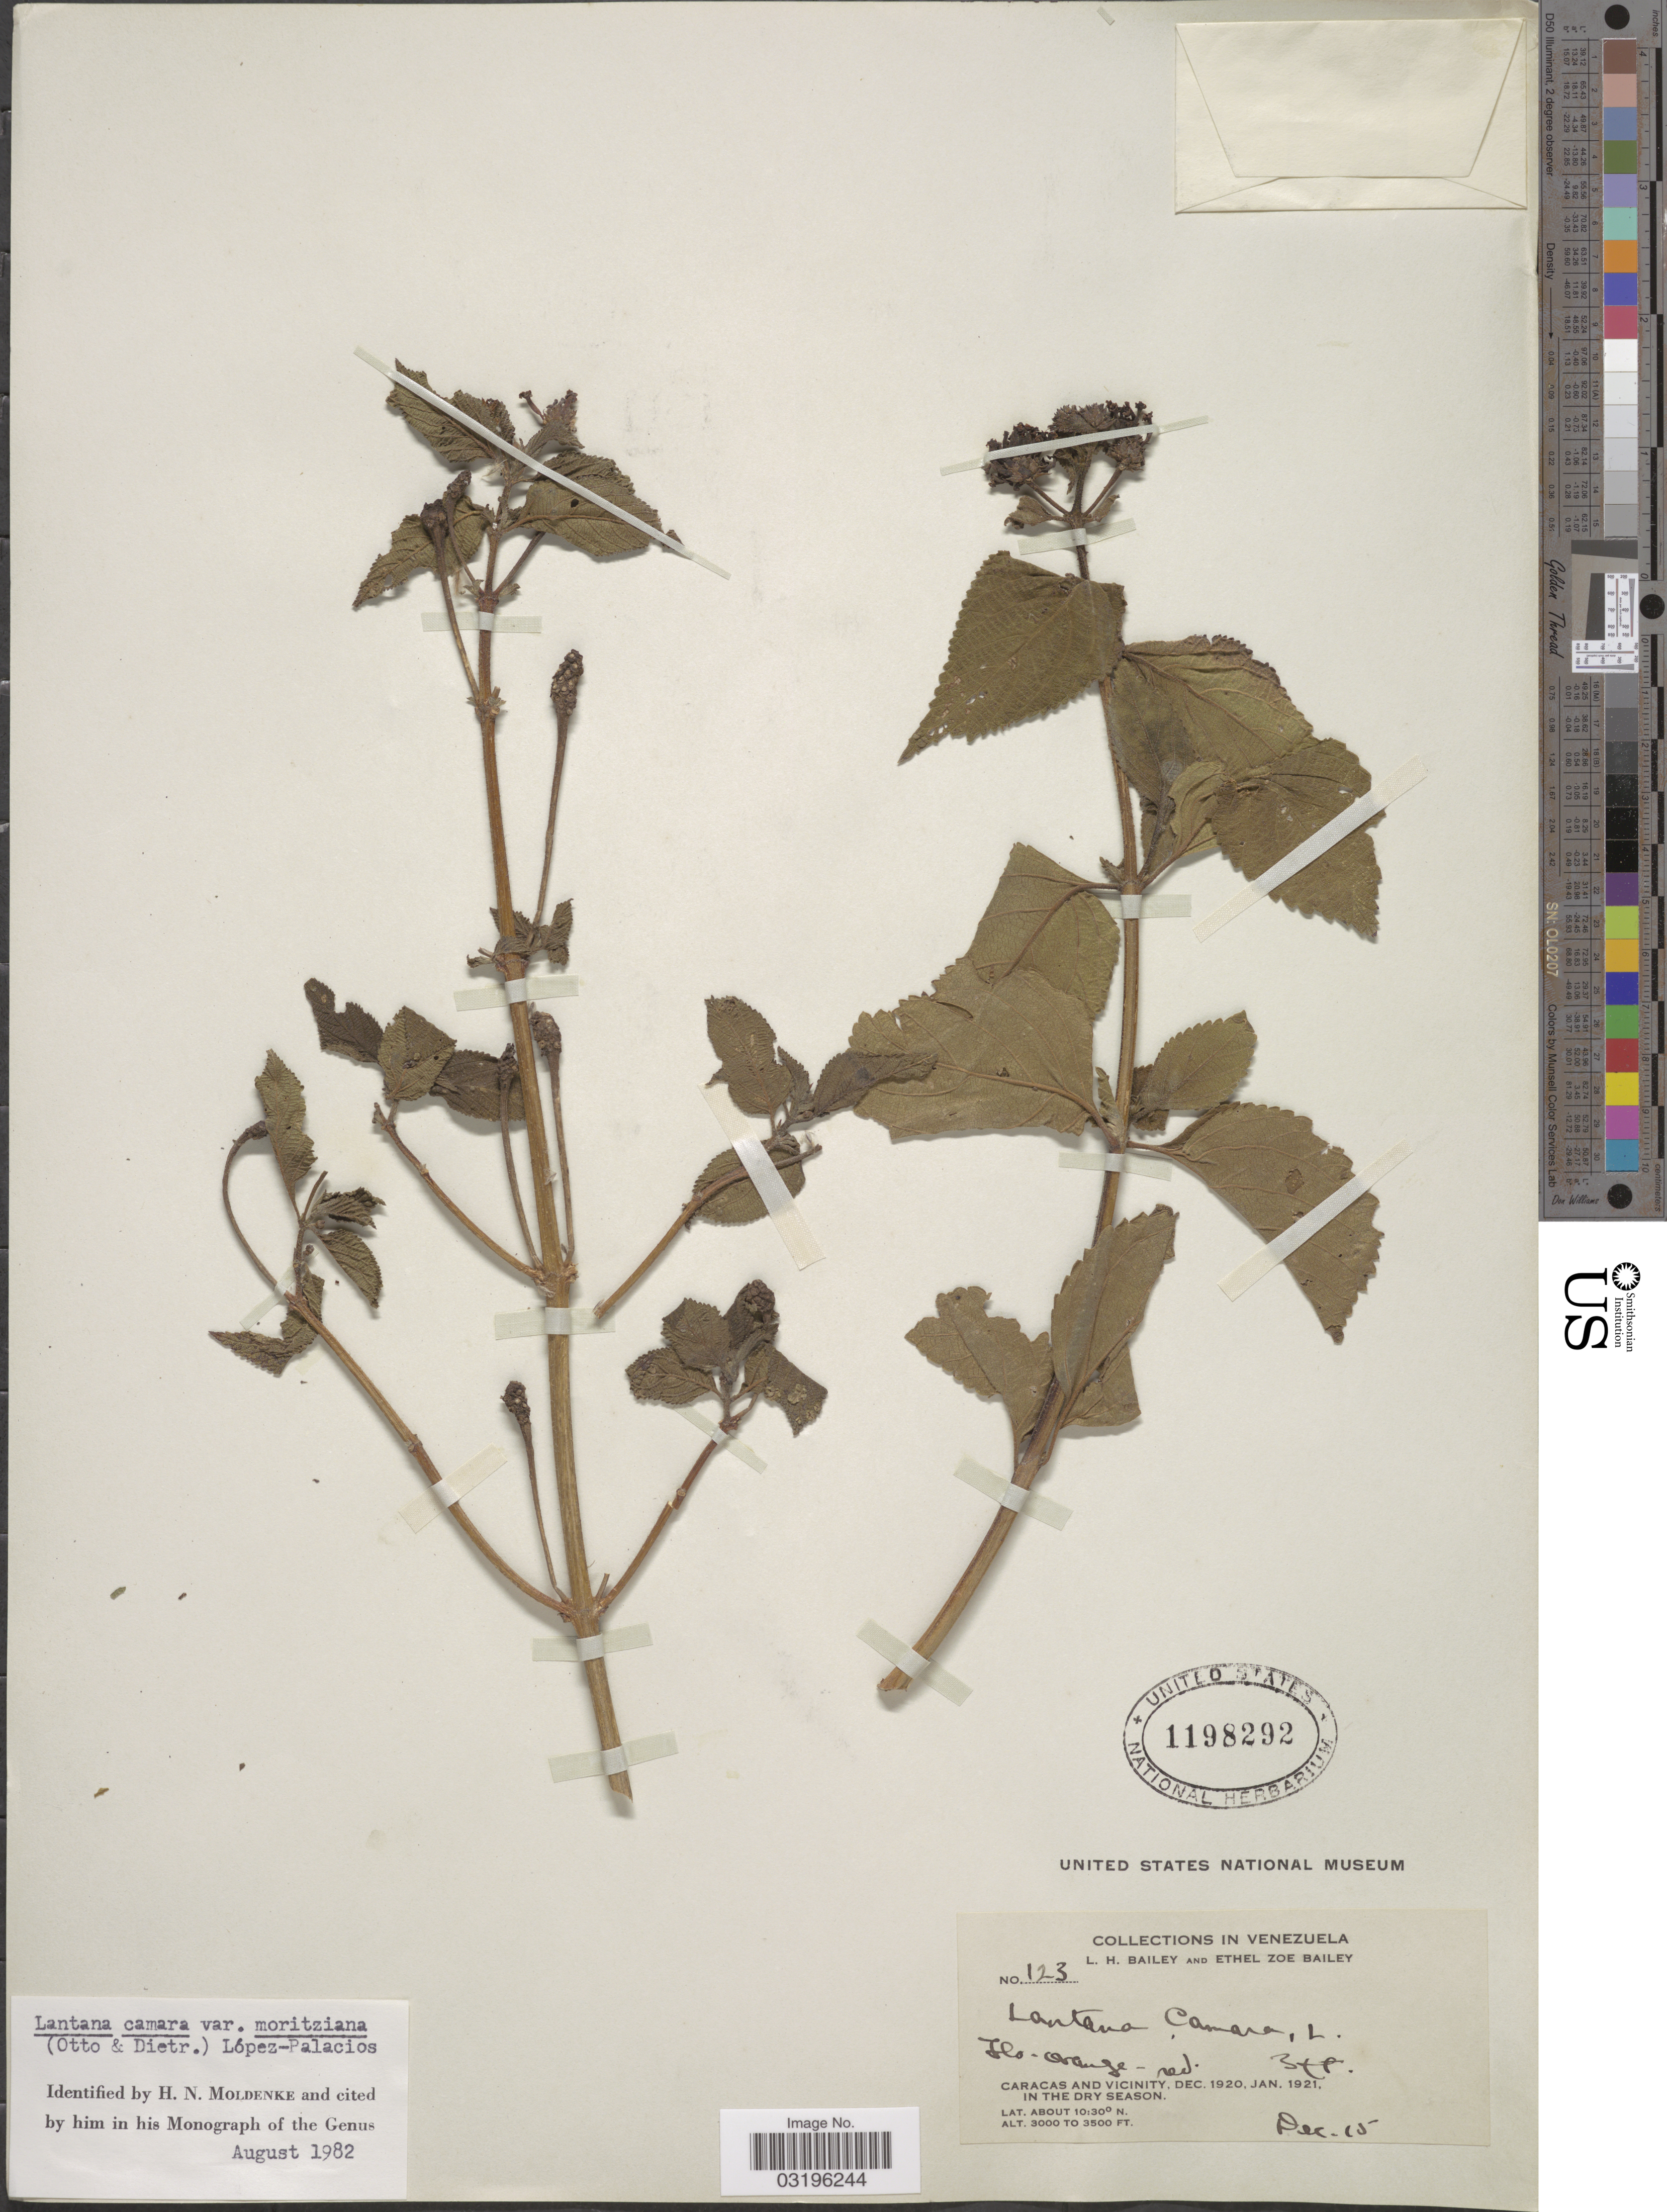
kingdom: Plantae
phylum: Tracheophyta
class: Magnoliopsida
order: Lamiales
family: Verbenaceae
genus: Lantana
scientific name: Lantana camara var. moritziana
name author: (Otto & A. Dietr.) López-Pal.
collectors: L. H. Bailey & E. Z. Bailey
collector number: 123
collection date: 1920-12-15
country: Venezuela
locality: Caracas and vicinity. In the dry season.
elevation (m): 914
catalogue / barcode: US 1198292